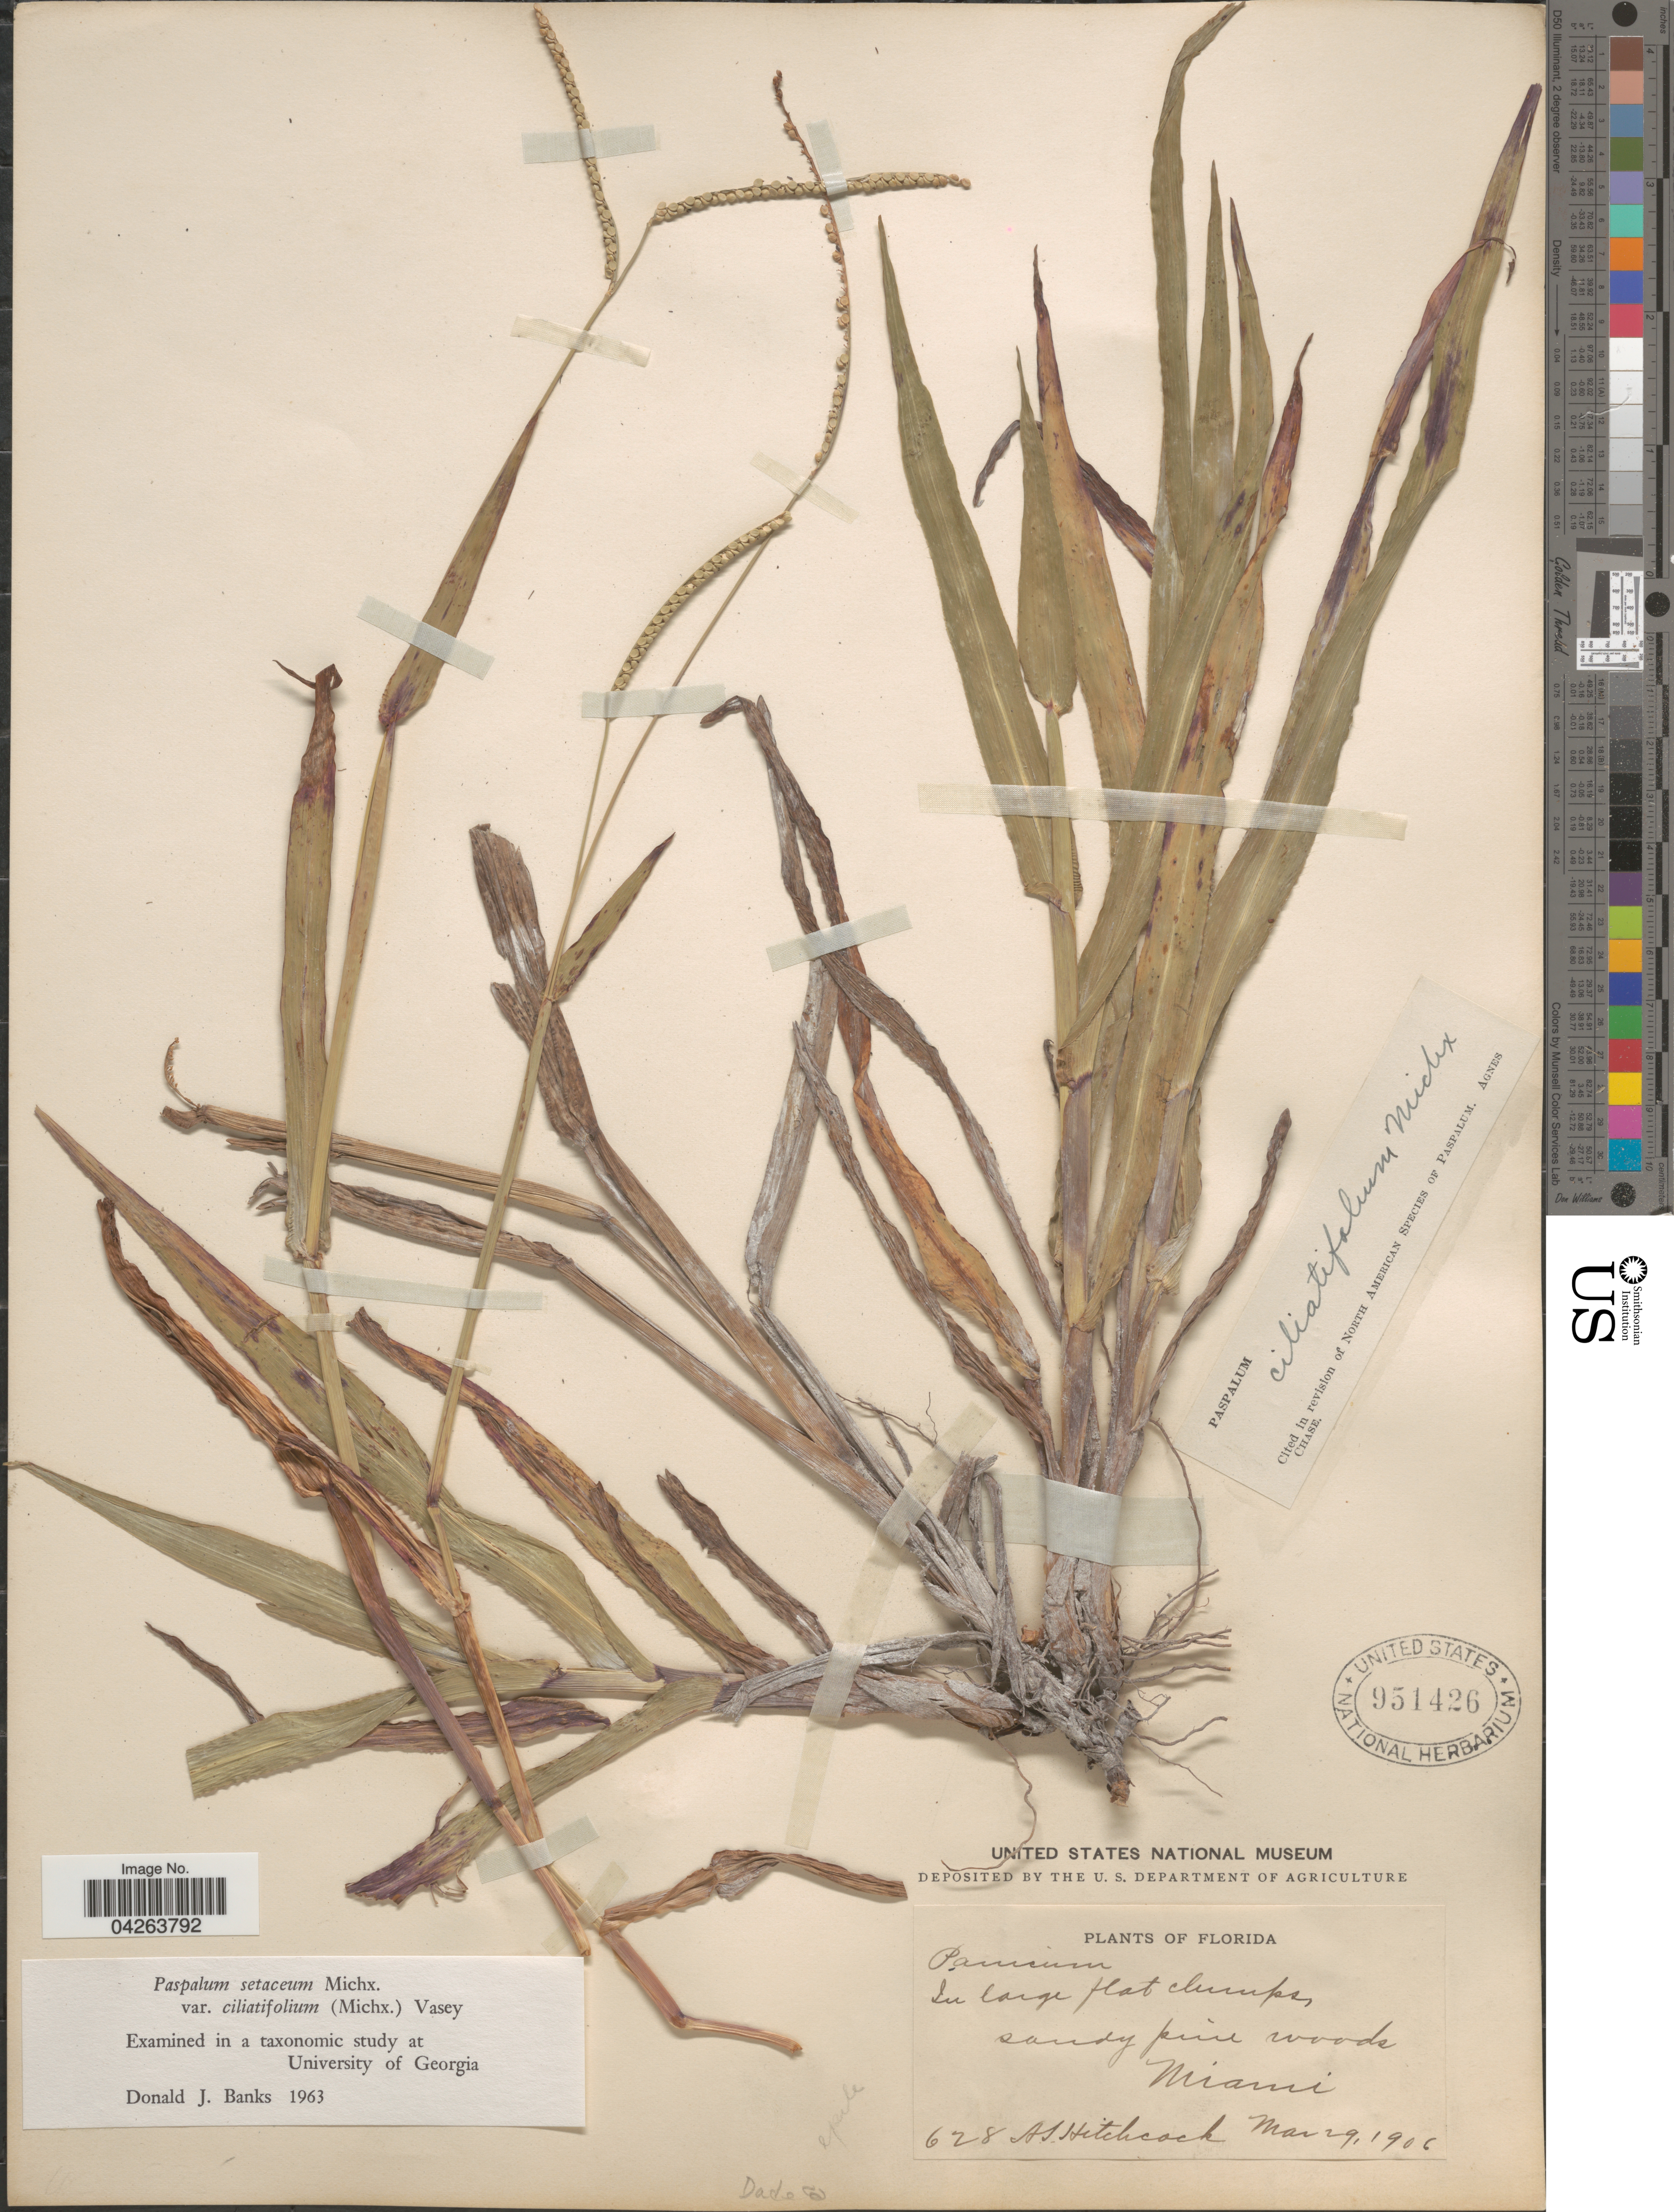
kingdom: Plantae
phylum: Tracheophyta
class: Liliopsida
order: Poales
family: Poaceae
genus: Paspalum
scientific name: Paspalum setaceum var. ciliatifolium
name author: (Michx.) Vasey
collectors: A. S. Hitchcock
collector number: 628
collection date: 1906-03-29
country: United States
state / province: Florida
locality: Miami.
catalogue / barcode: US 951426